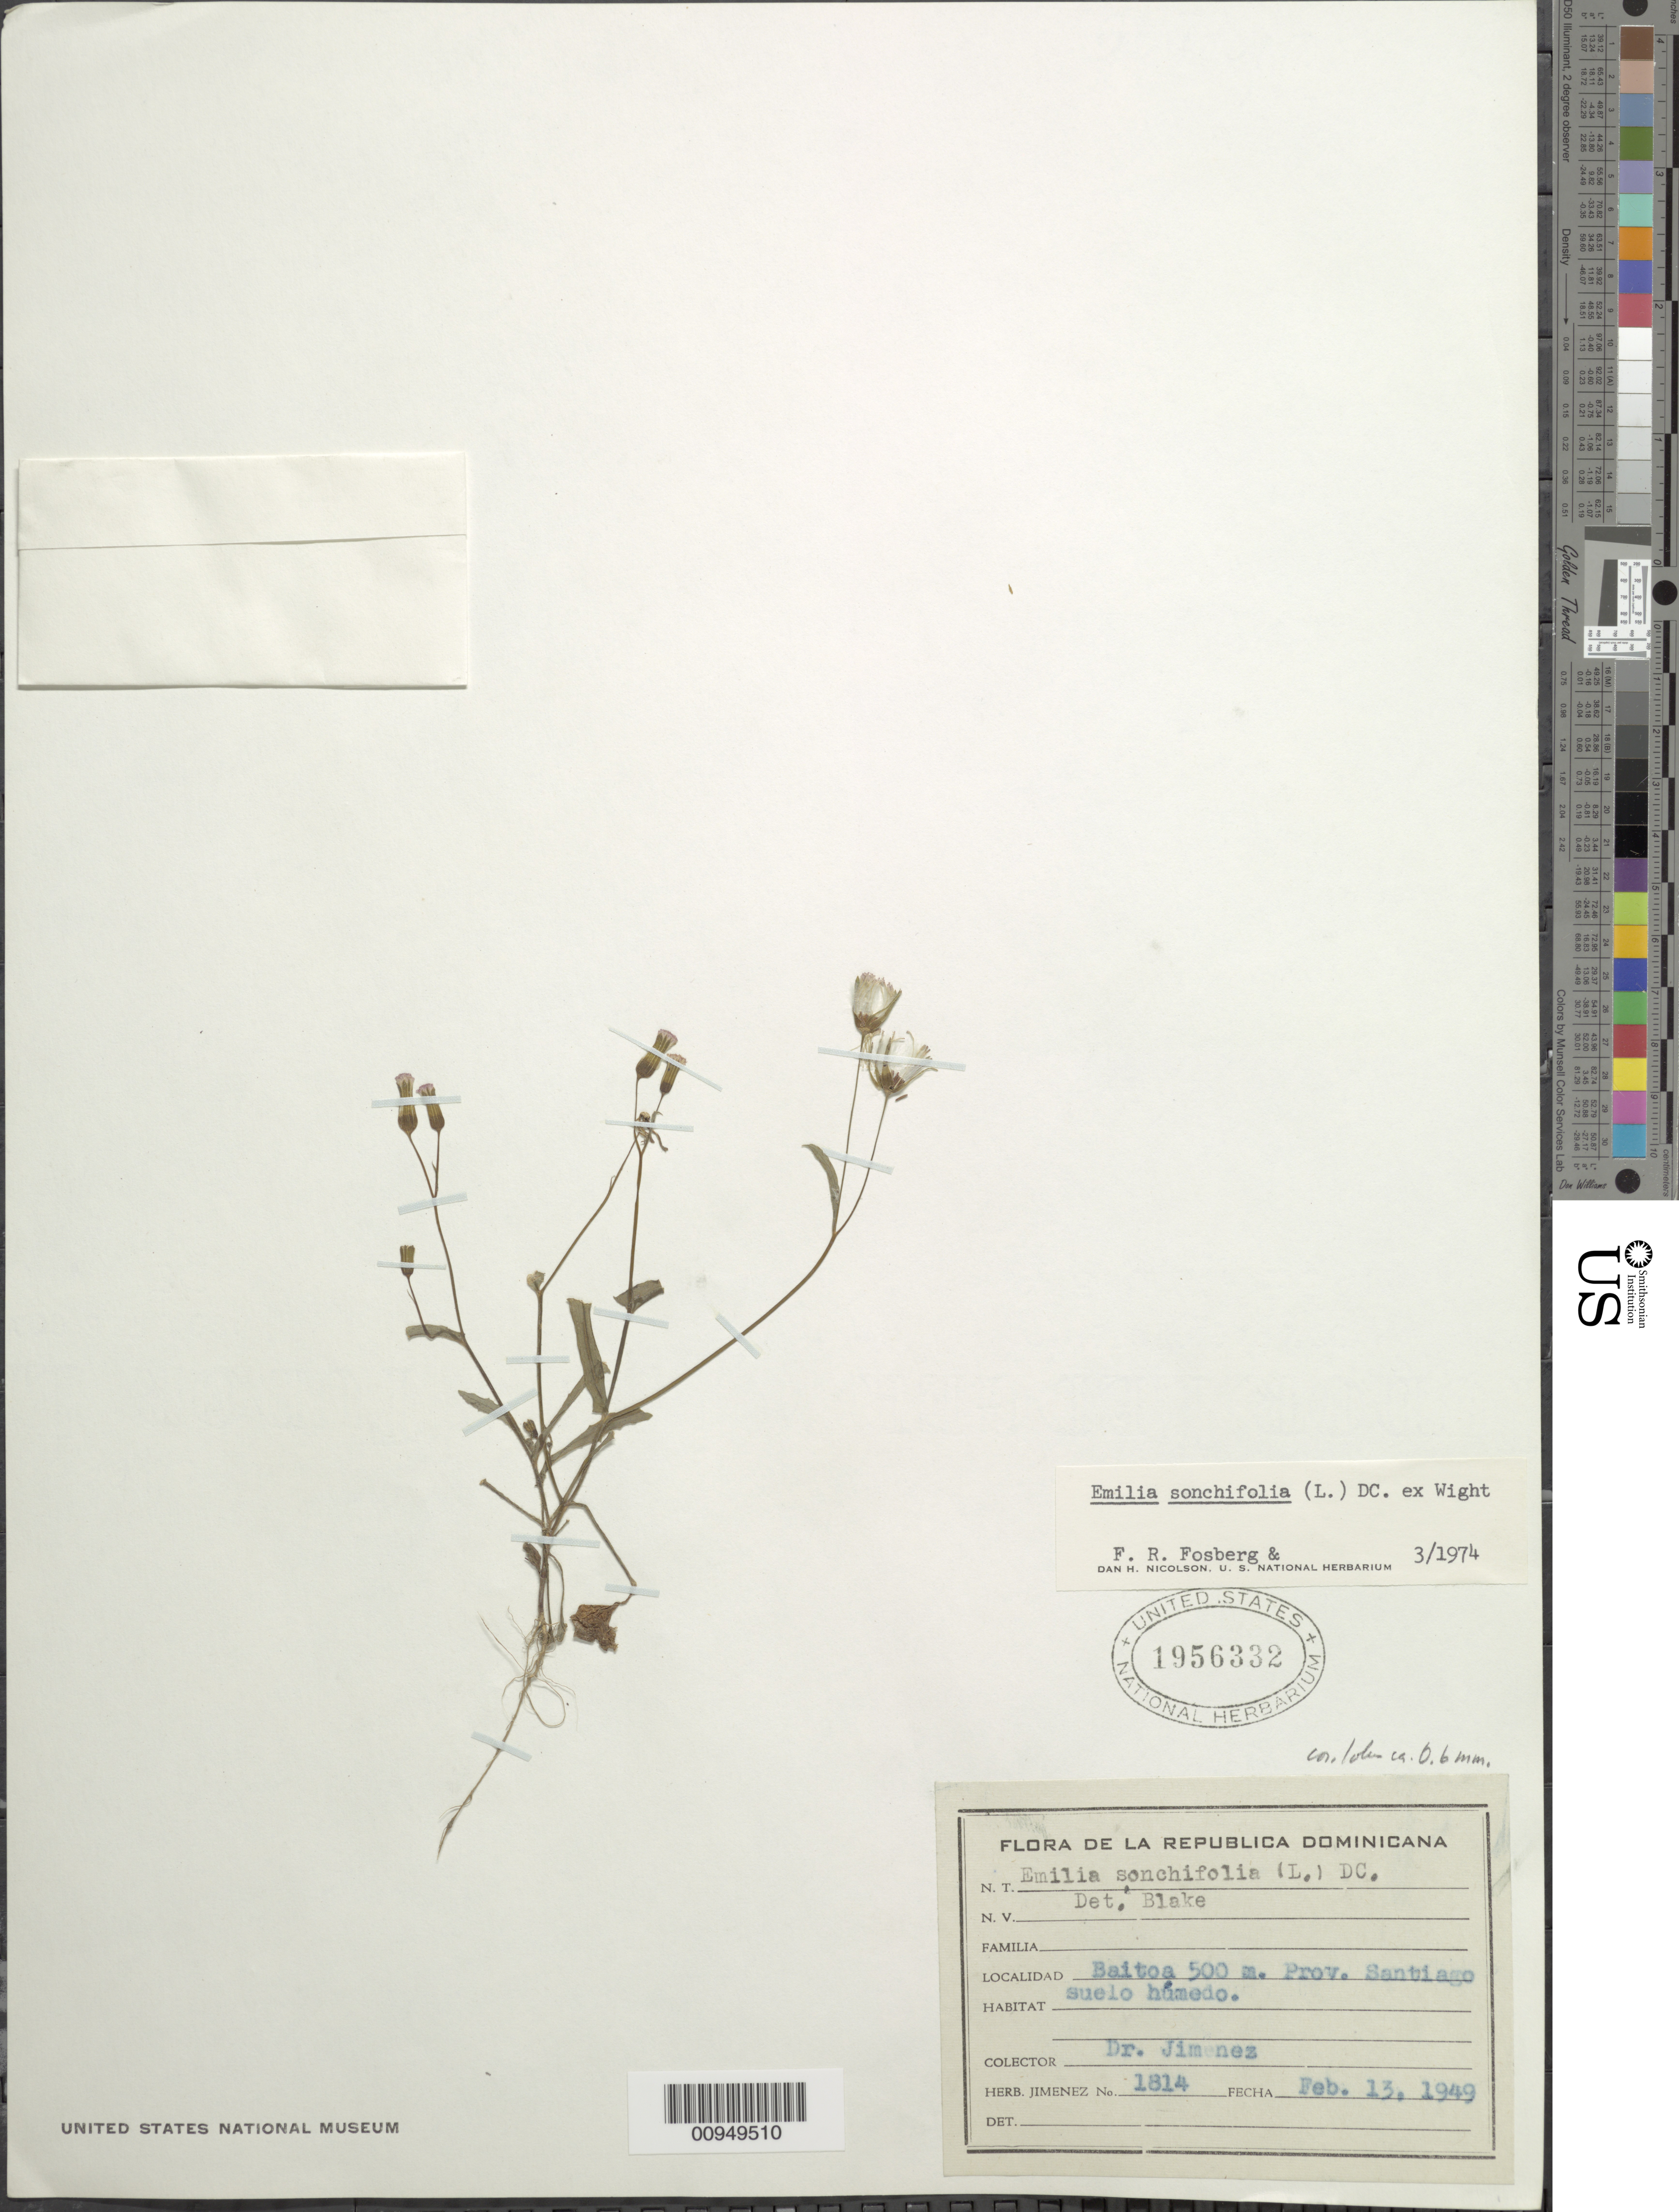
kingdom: Plantae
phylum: Tracheophyta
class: Magnoliopsida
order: Asterales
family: Asteraceae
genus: Emilia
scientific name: Emilia sonchifolia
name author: (L.) DC.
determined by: Fosberg, F. R.; Nicolson, D. H.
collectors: J. J. Jiménez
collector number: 1814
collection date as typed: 13 Feb 1949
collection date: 1949-02-13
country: Dominican Republic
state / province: Santiago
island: Hispaniola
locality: Baitoa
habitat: Suelo húmedo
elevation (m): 500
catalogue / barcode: US 1956332